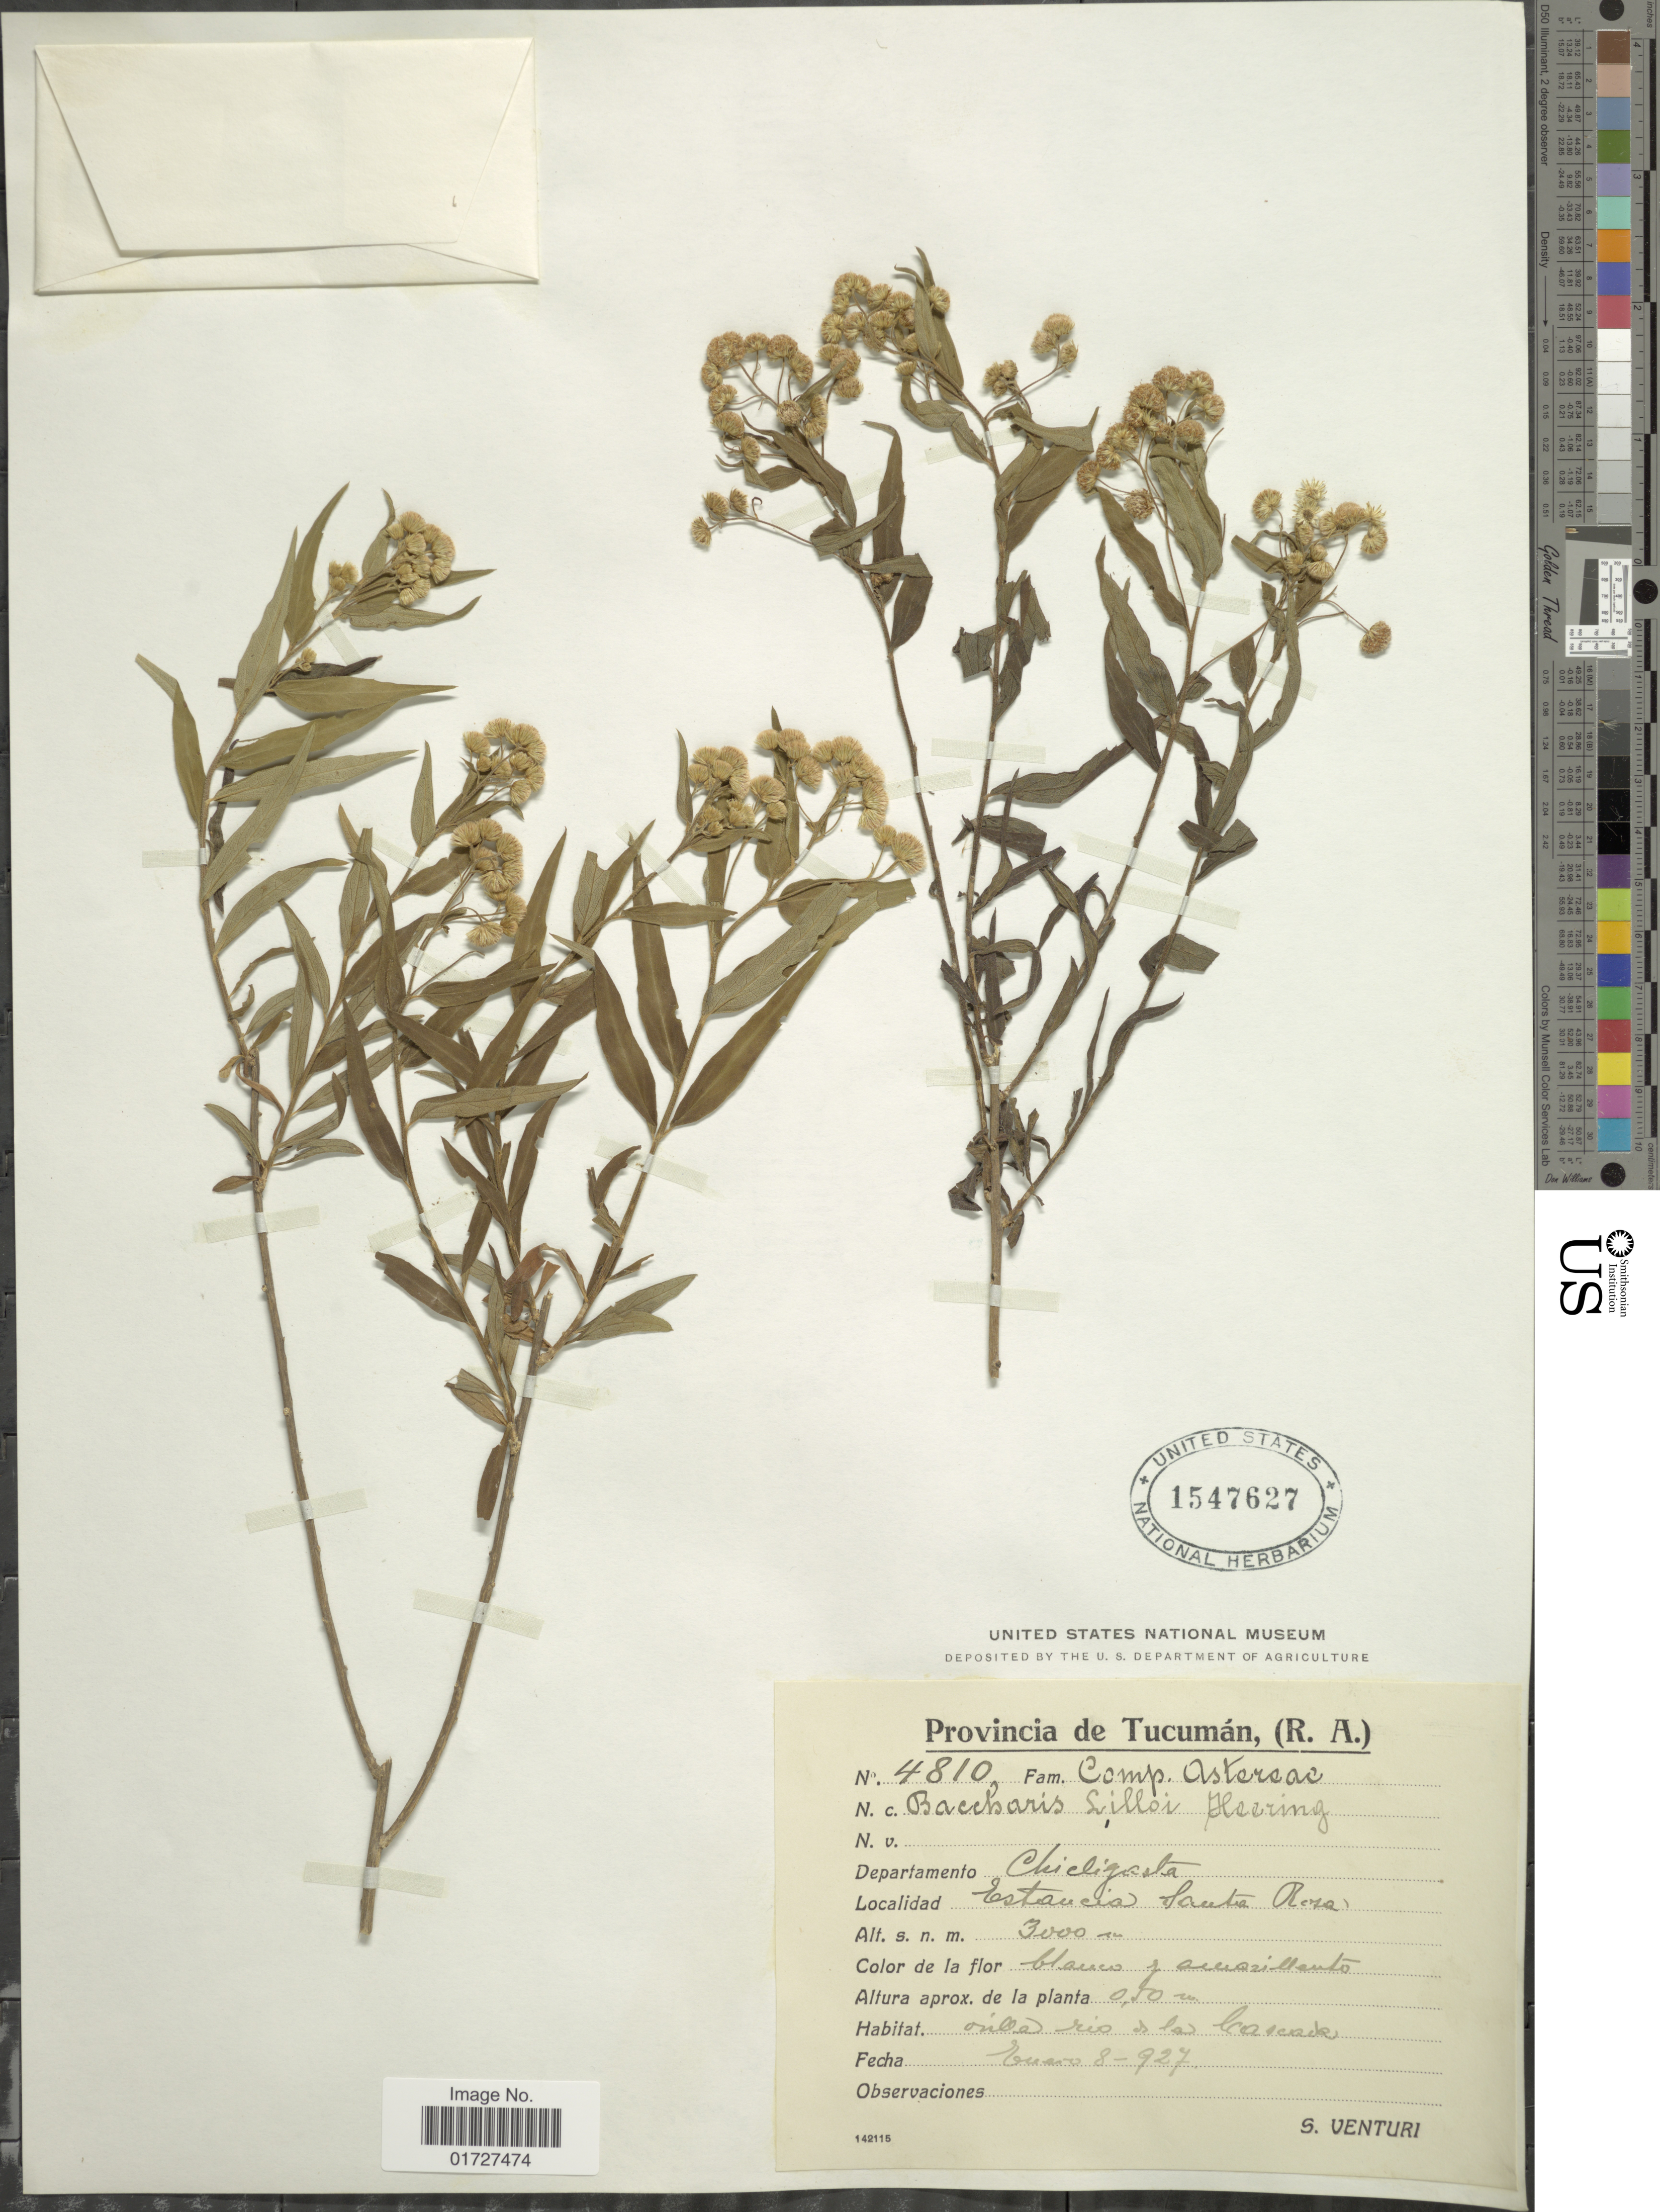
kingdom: Plantae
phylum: Tracheophyta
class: Magnoliopsida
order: Asterales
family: Asteraceae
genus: Baccharis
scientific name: Baccharis lilloi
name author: Heering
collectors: S. Venturi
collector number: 4810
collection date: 1927-01-08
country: Argentina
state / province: Tucuman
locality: Departamento Chicligasta, Estancia Santa Rosa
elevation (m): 3000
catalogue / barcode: US 1547627